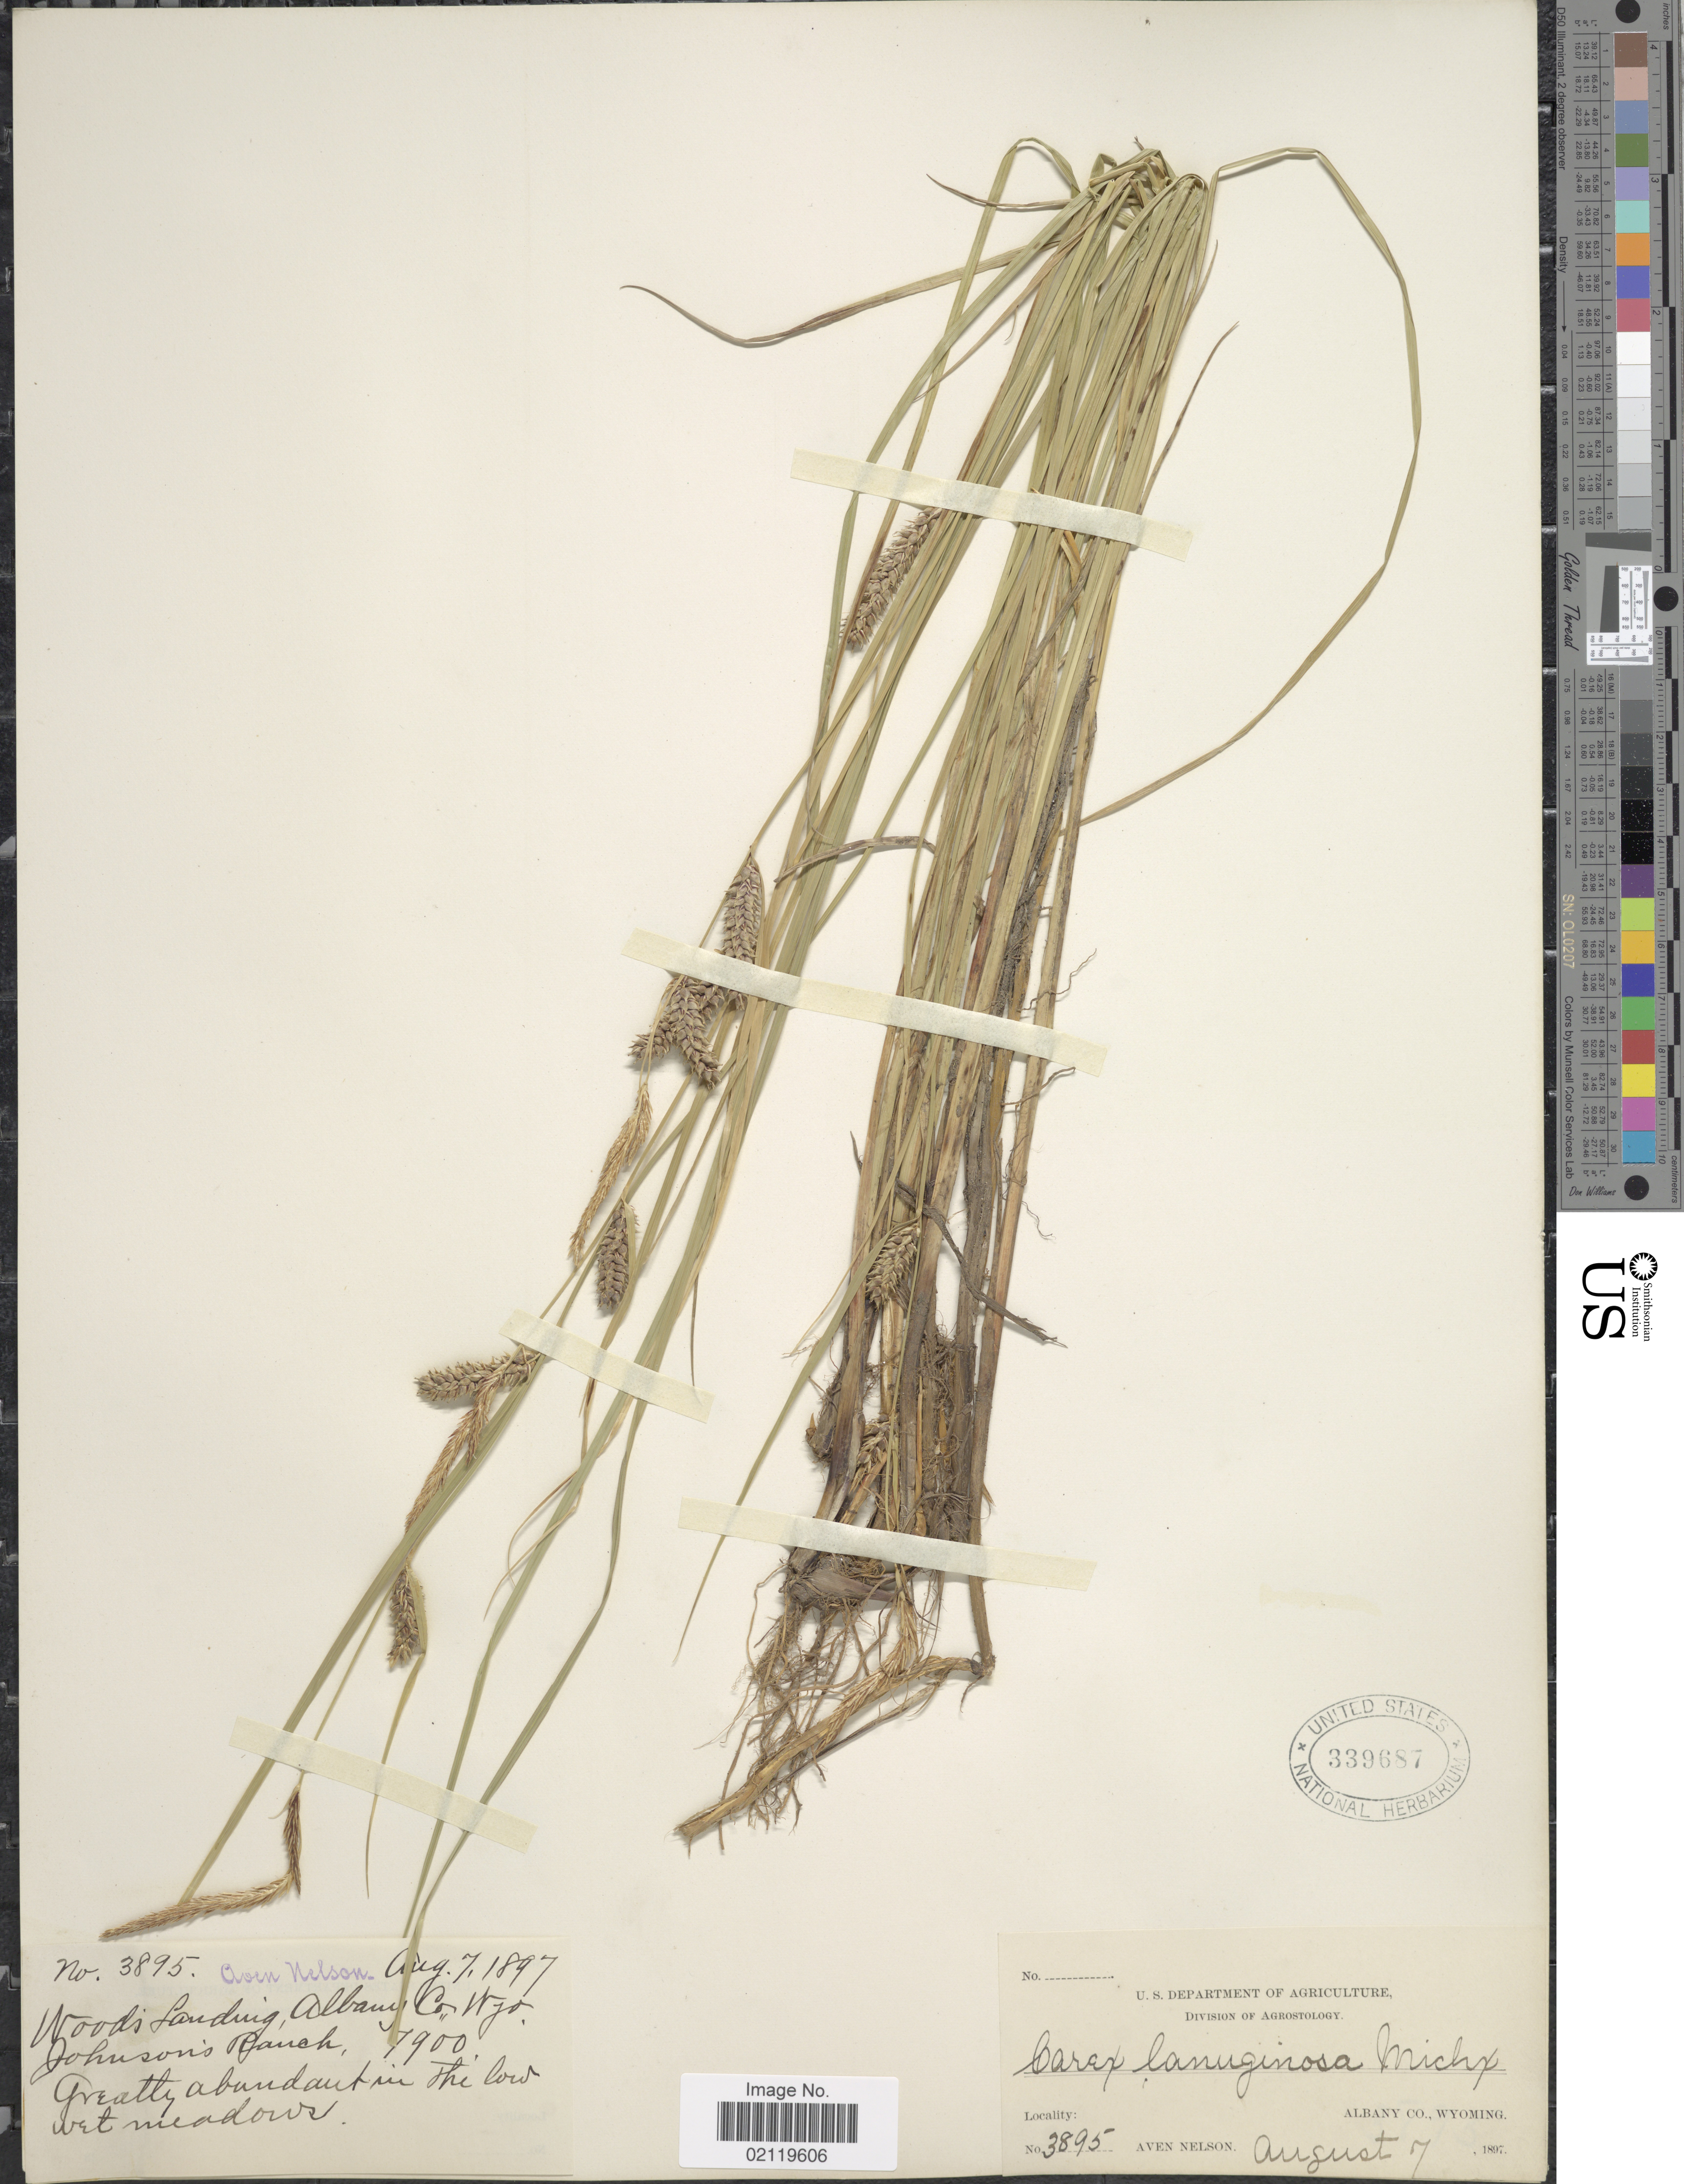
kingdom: Plantae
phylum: Tracheophyta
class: Liliopsida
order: Poales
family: Cyperaceae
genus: Carex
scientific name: Carex pellita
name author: Muhl. ex Willd.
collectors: A. Nelson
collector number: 3895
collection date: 1897-08-07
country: United States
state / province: Wyoming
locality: Woods Landing, Albany Co. Johnson's Ranch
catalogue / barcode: US 339687